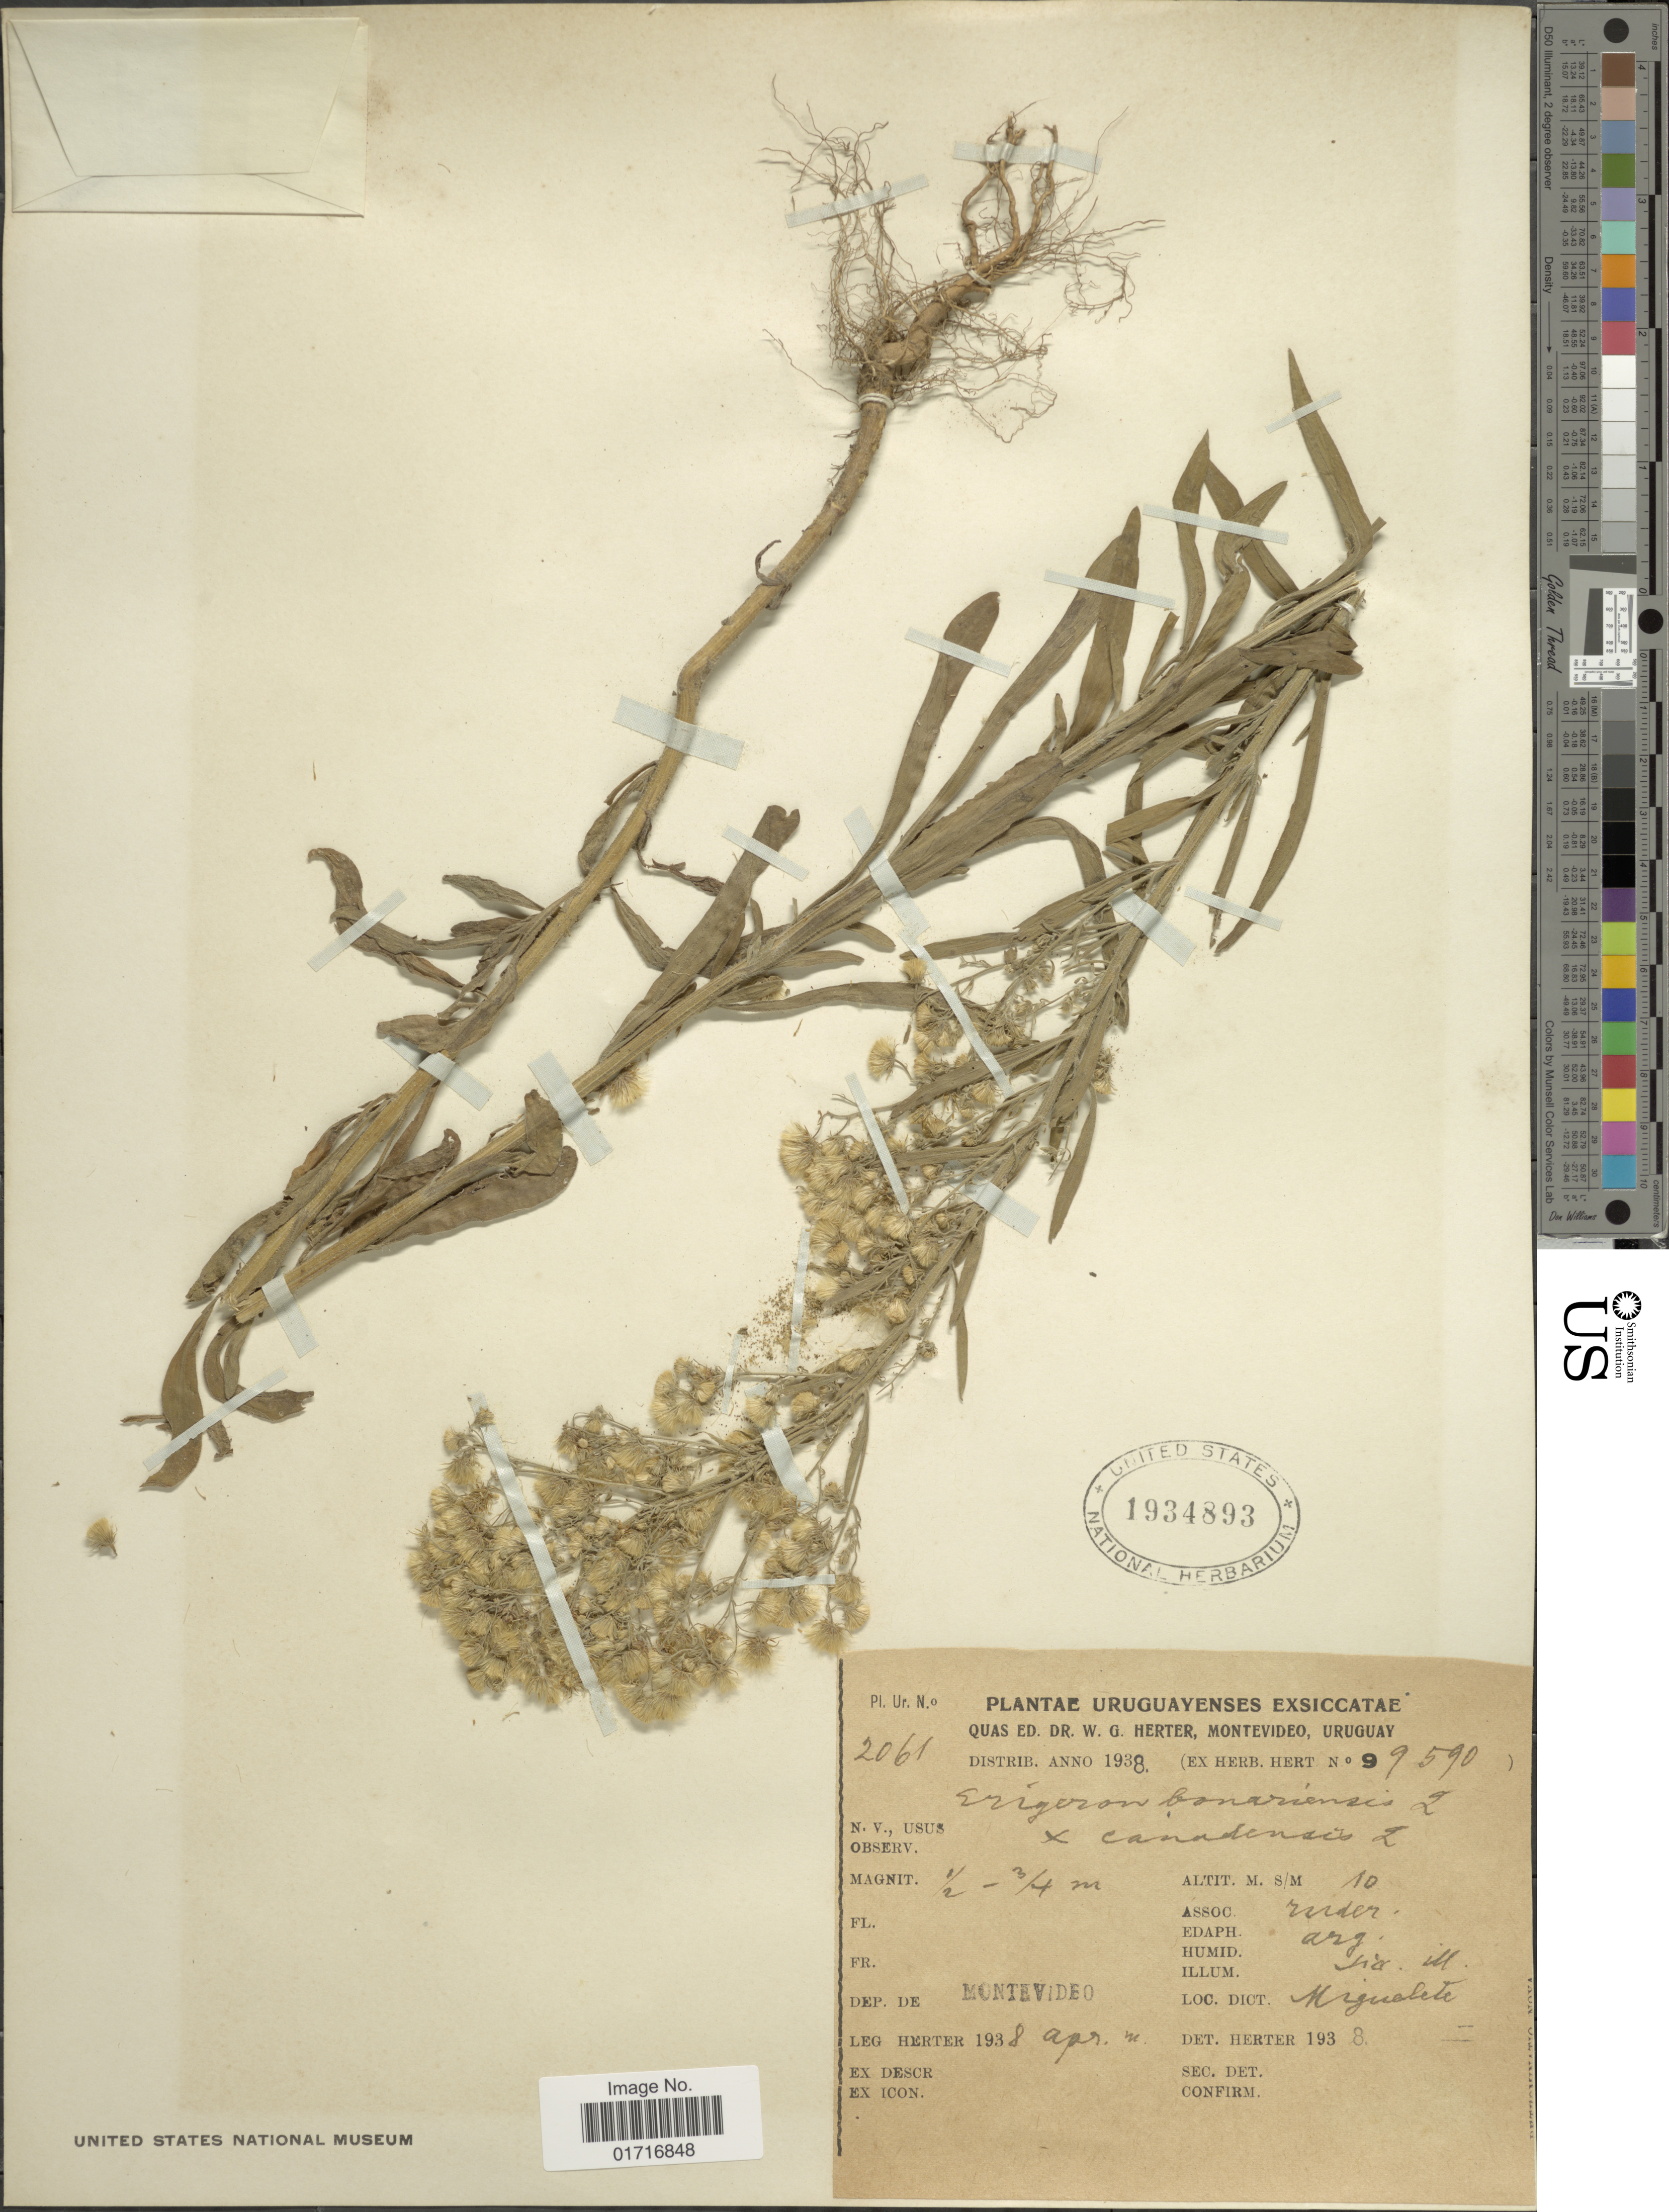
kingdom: Plantae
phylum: Tracheophyta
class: Magnoliopsida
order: Asterales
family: Asteraceae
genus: Conyza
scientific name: Conyza bonariensis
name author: (L.) Cronq.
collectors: Herter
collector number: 2061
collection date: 1938-04-08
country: Uruguay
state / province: Montevideo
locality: Dep. de Montevideo. Miguelete.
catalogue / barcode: US 1934893